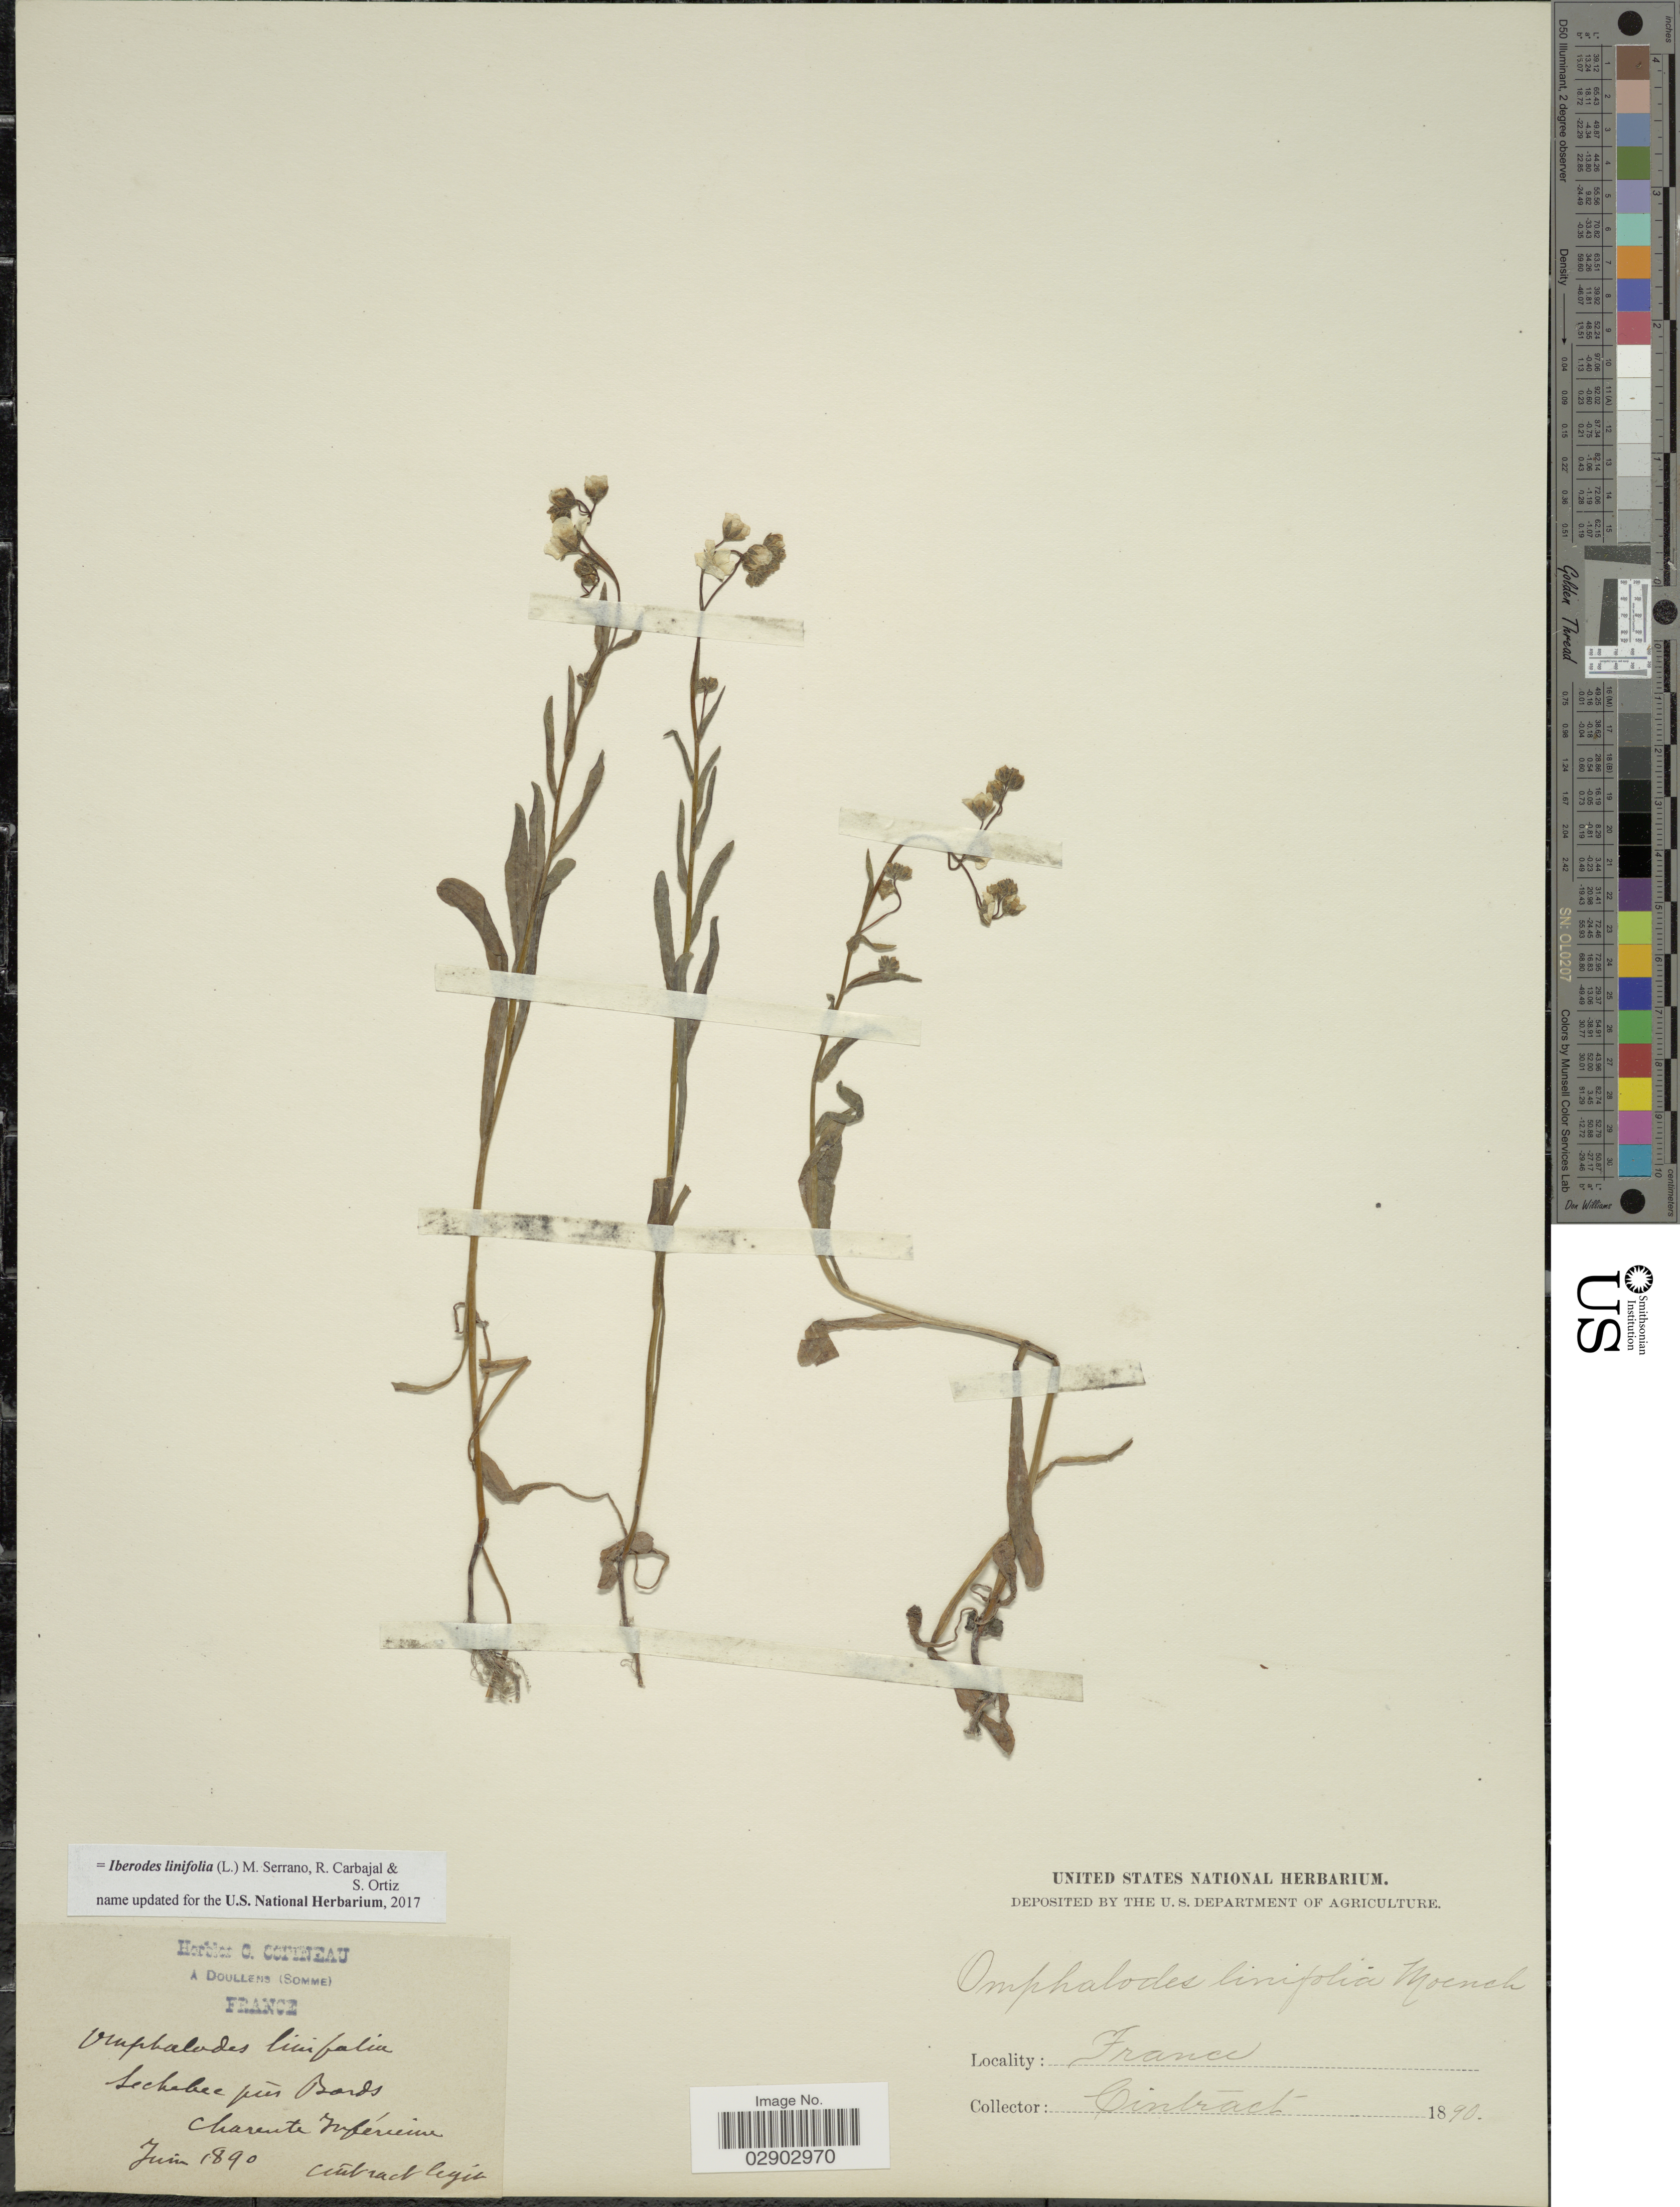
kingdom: Plantae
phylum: Tracheophyta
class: Magnoliopsida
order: Boraginales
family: Boraginaceae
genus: Iberodes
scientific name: Iberodes linifolia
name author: (L.) M. Serrano et al.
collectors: Cintract, --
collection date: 1890-06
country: France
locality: Sechabee près Bords Charente Inférieur.